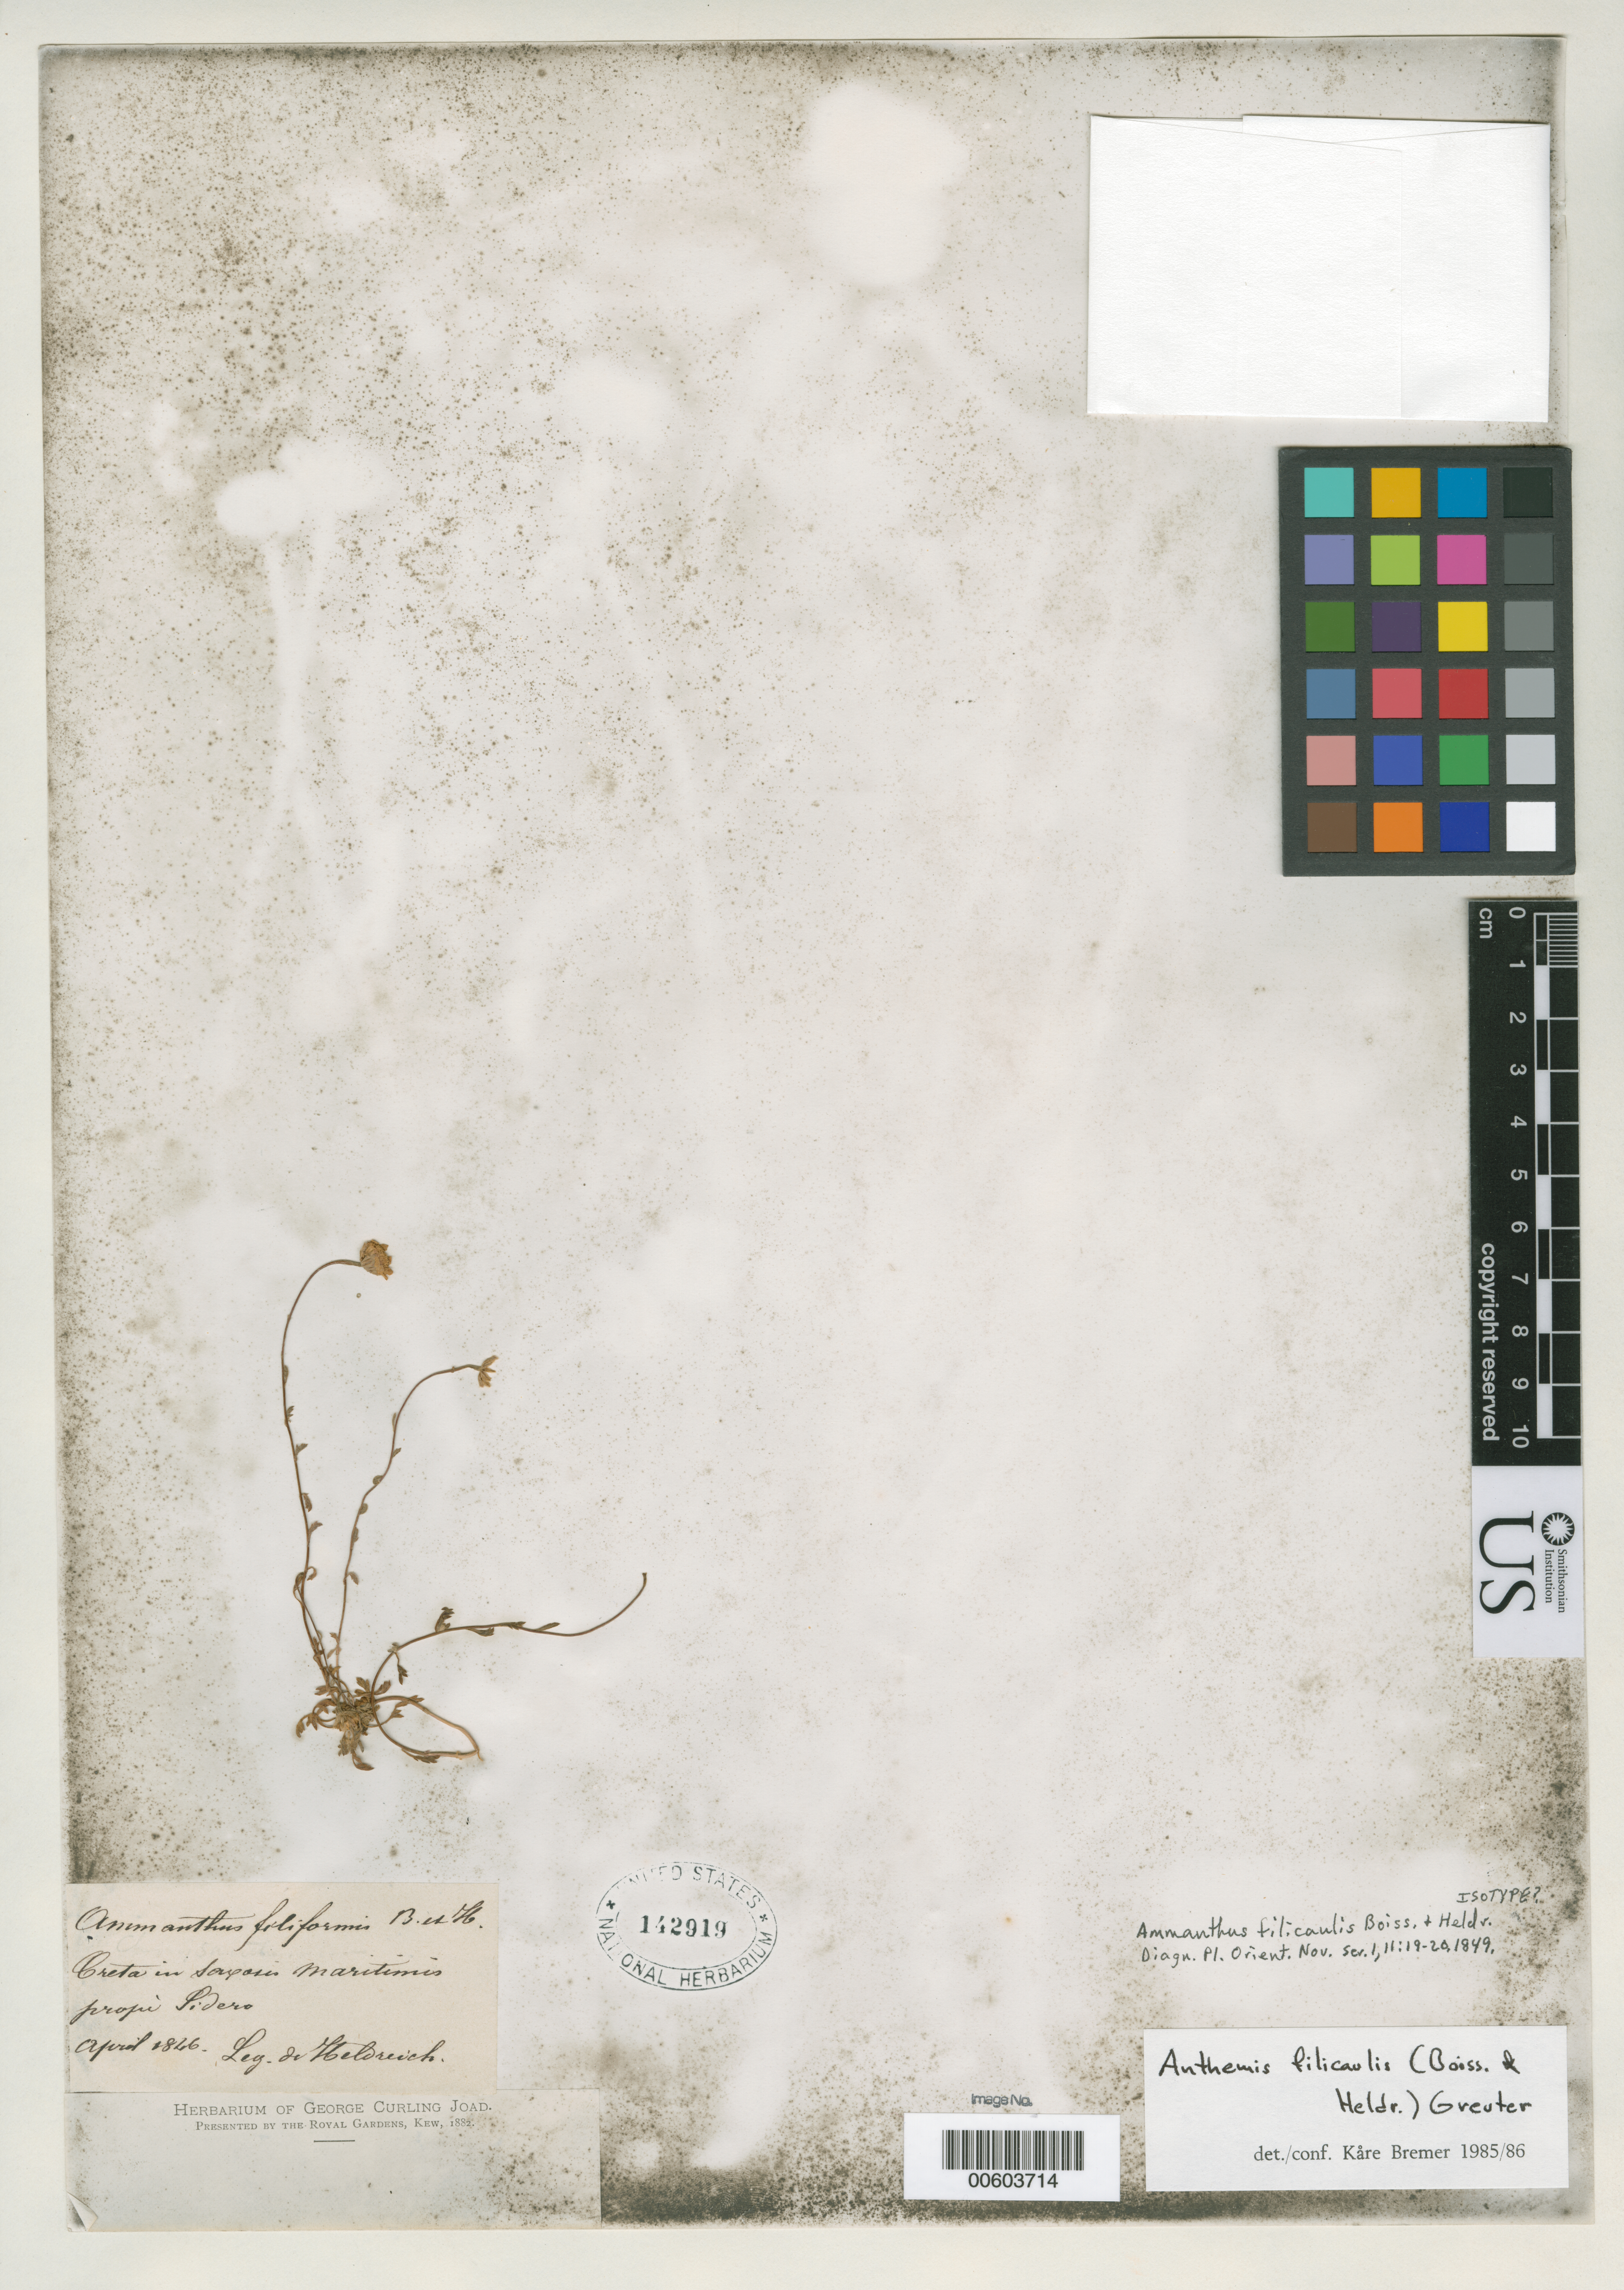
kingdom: Plantae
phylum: Tracheophyta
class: Magnoliopsida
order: Asterales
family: Asteraceae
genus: Ammanthus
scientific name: Ammanthus filicaulis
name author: Boiss. & Heldr. in Boiss.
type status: Possible Isotype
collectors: T. H. von Heldreich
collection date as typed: Apr 1866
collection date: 1866-04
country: Greece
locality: Creta in saxasis maritimis prope Sidero [Creta in the maritime stones near Sidero].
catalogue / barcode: US 142919